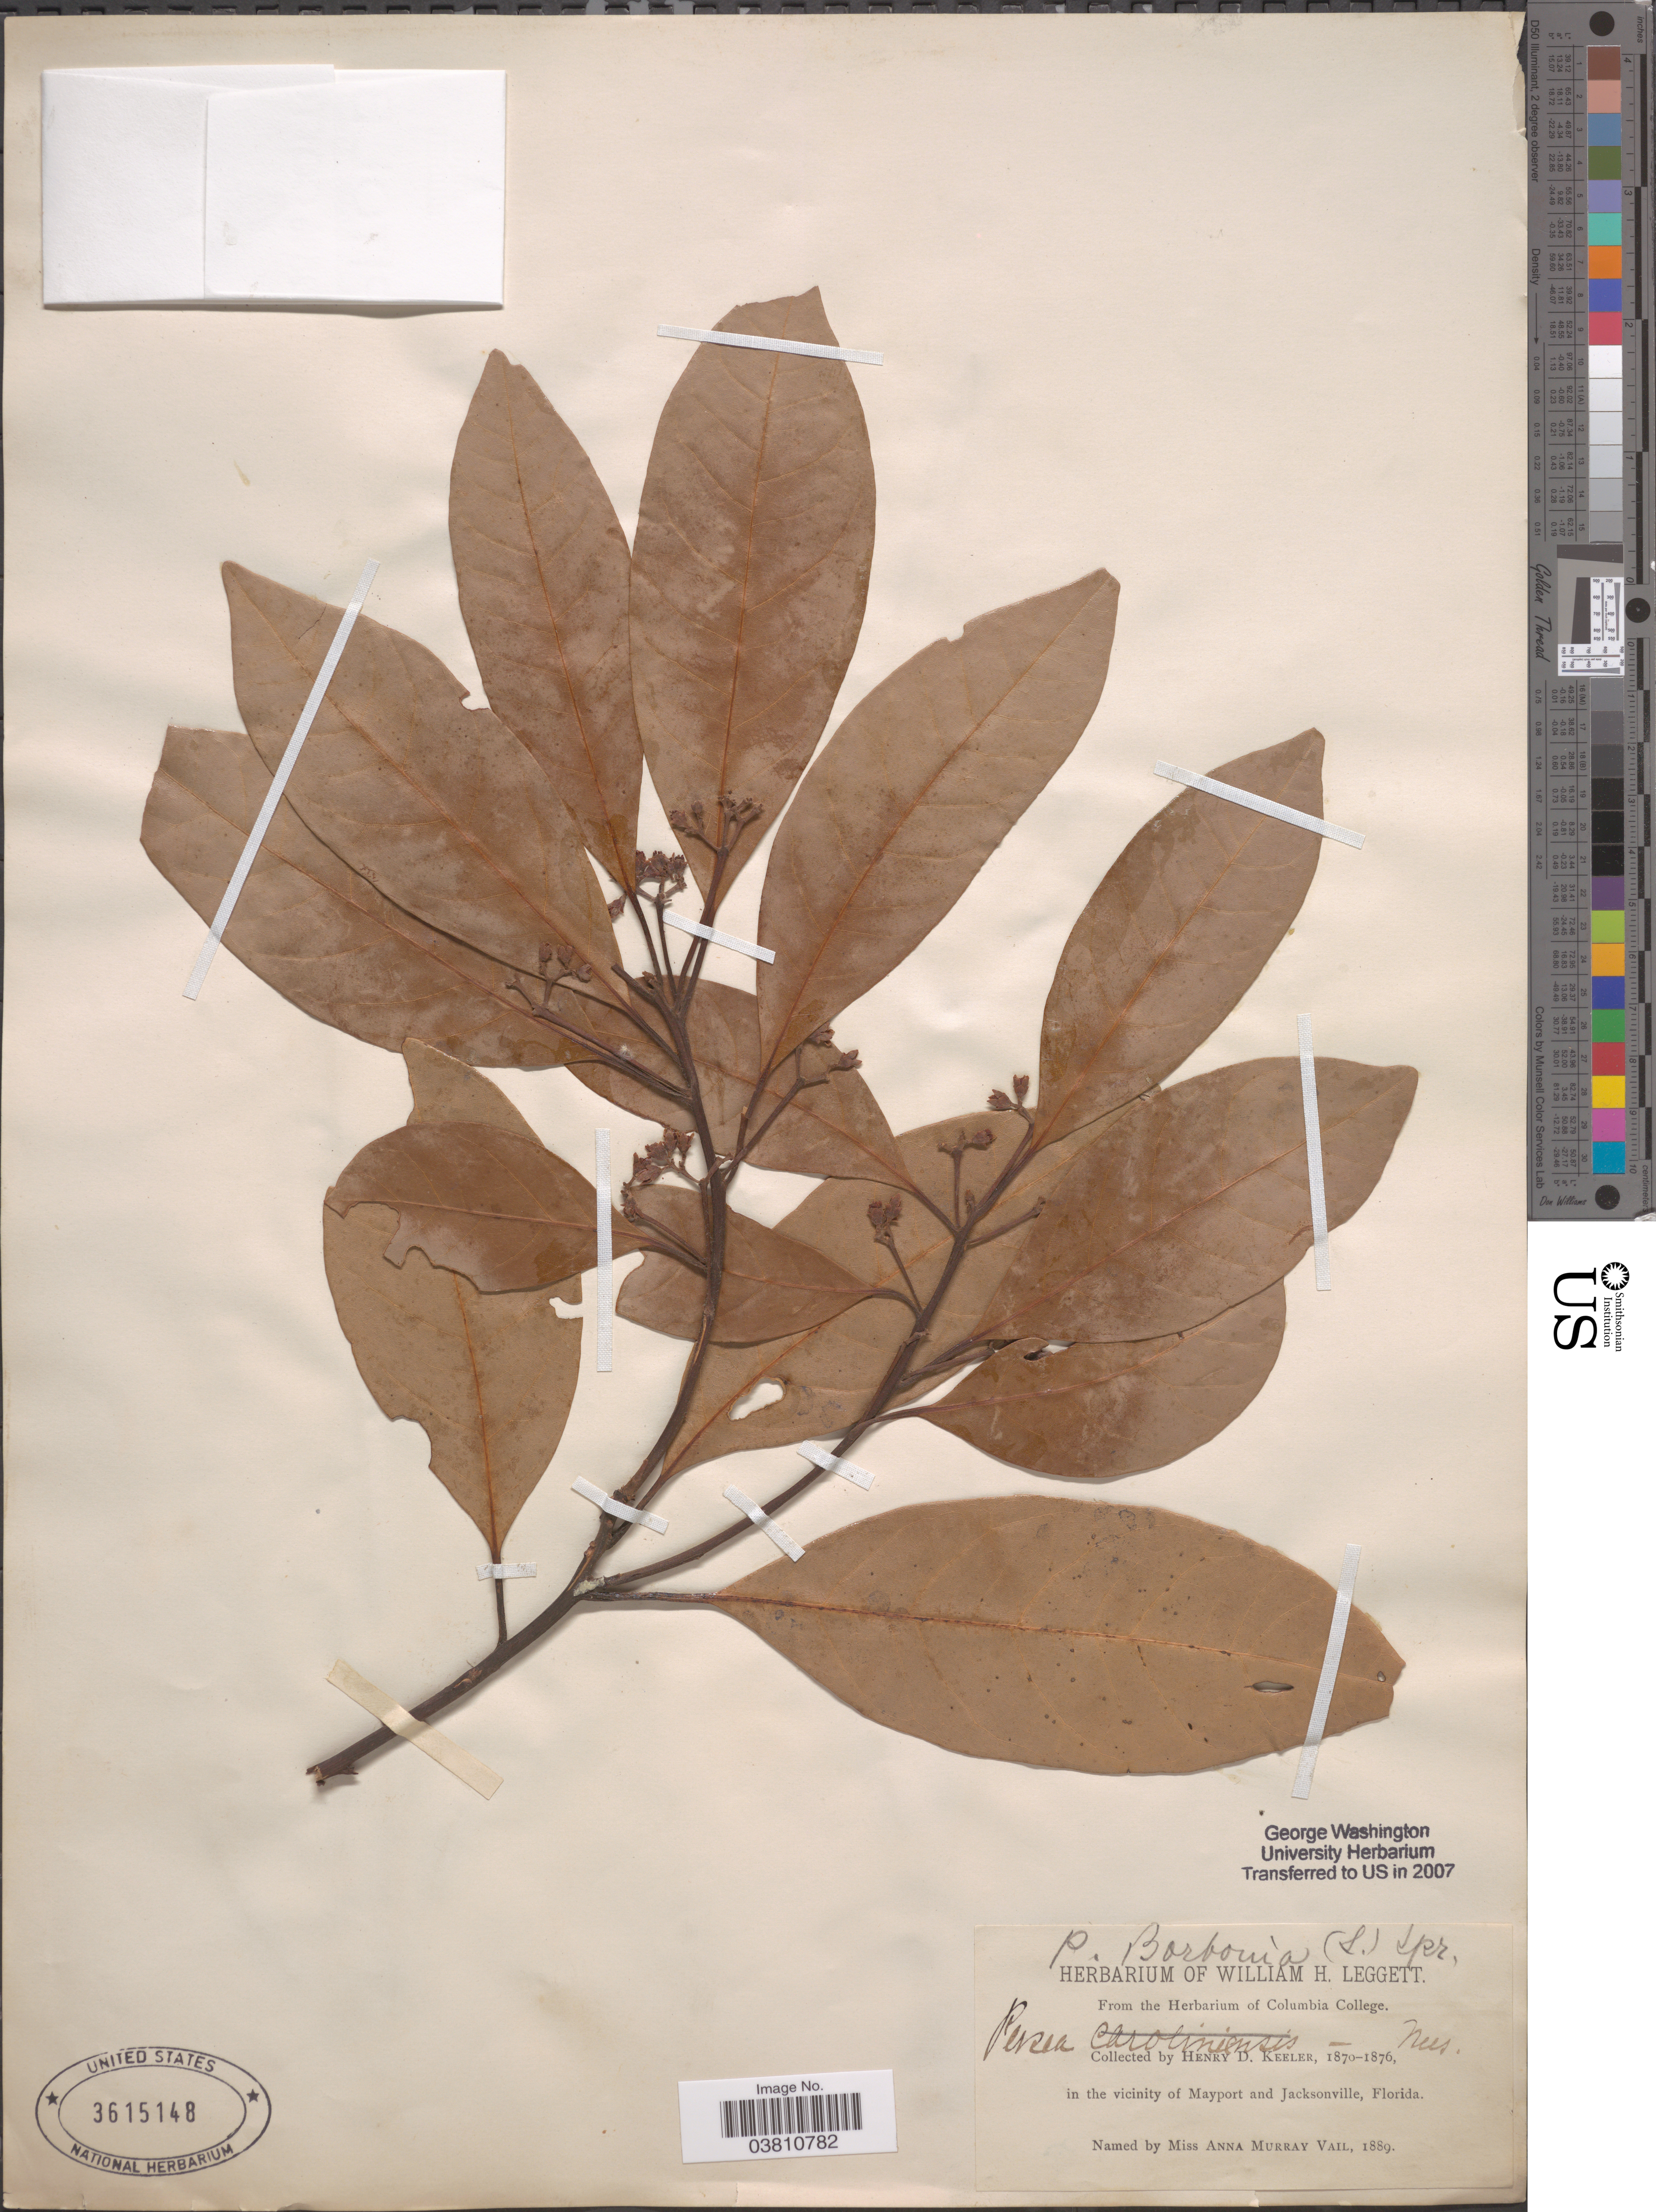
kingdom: Plantae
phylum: Tracheophyta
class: Magnoliopsida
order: Laurales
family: Lauraceae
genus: Persea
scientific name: Persea borbonia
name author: (L.) Spreng.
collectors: H. Keeler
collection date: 1870/1876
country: United States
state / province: Florida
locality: In the vicinity of Mayport and Jacksonville.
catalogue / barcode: US 3615148